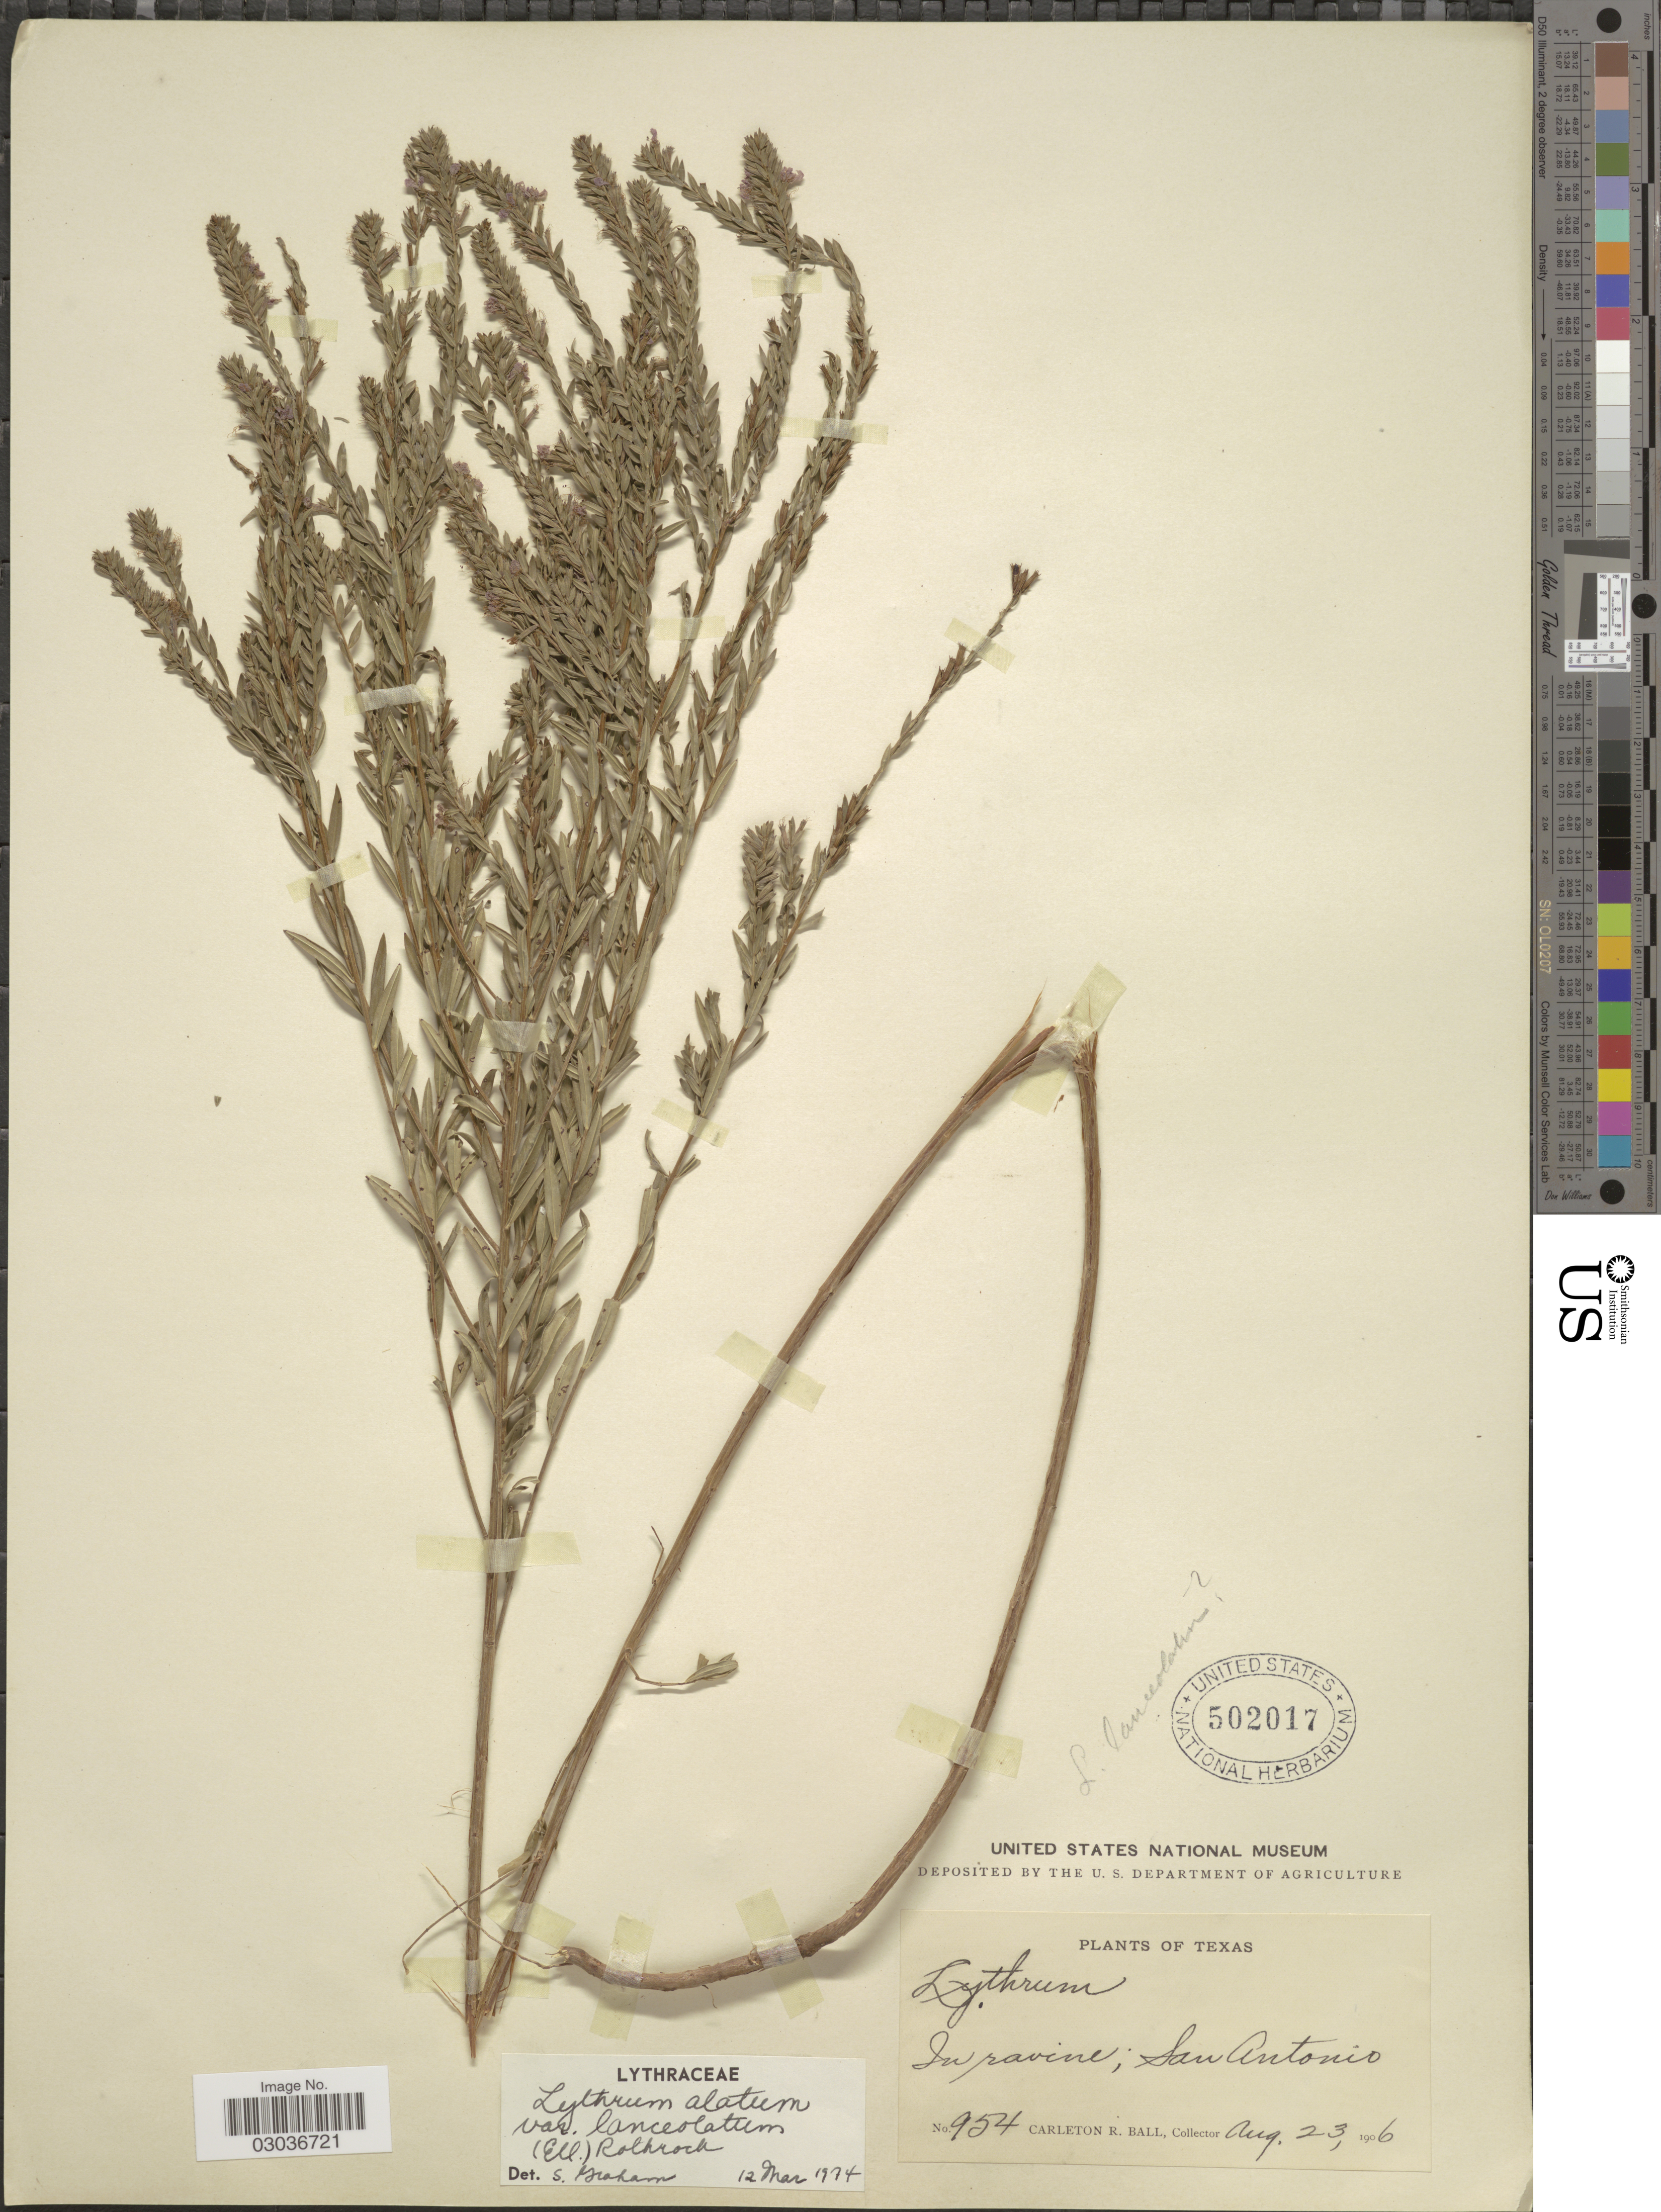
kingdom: Plantae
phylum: Tracheophyta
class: Magnoliopsida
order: Myrtales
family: Lythraceae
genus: Lythrum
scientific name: Lythrum alatum var. lanceolatum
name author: (Elliott) A. Gray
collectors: C. R. Ball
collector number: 954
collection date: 1906-08-23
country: United States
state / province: Texas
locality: In ravine, San Antonio.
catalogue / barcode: US 502017